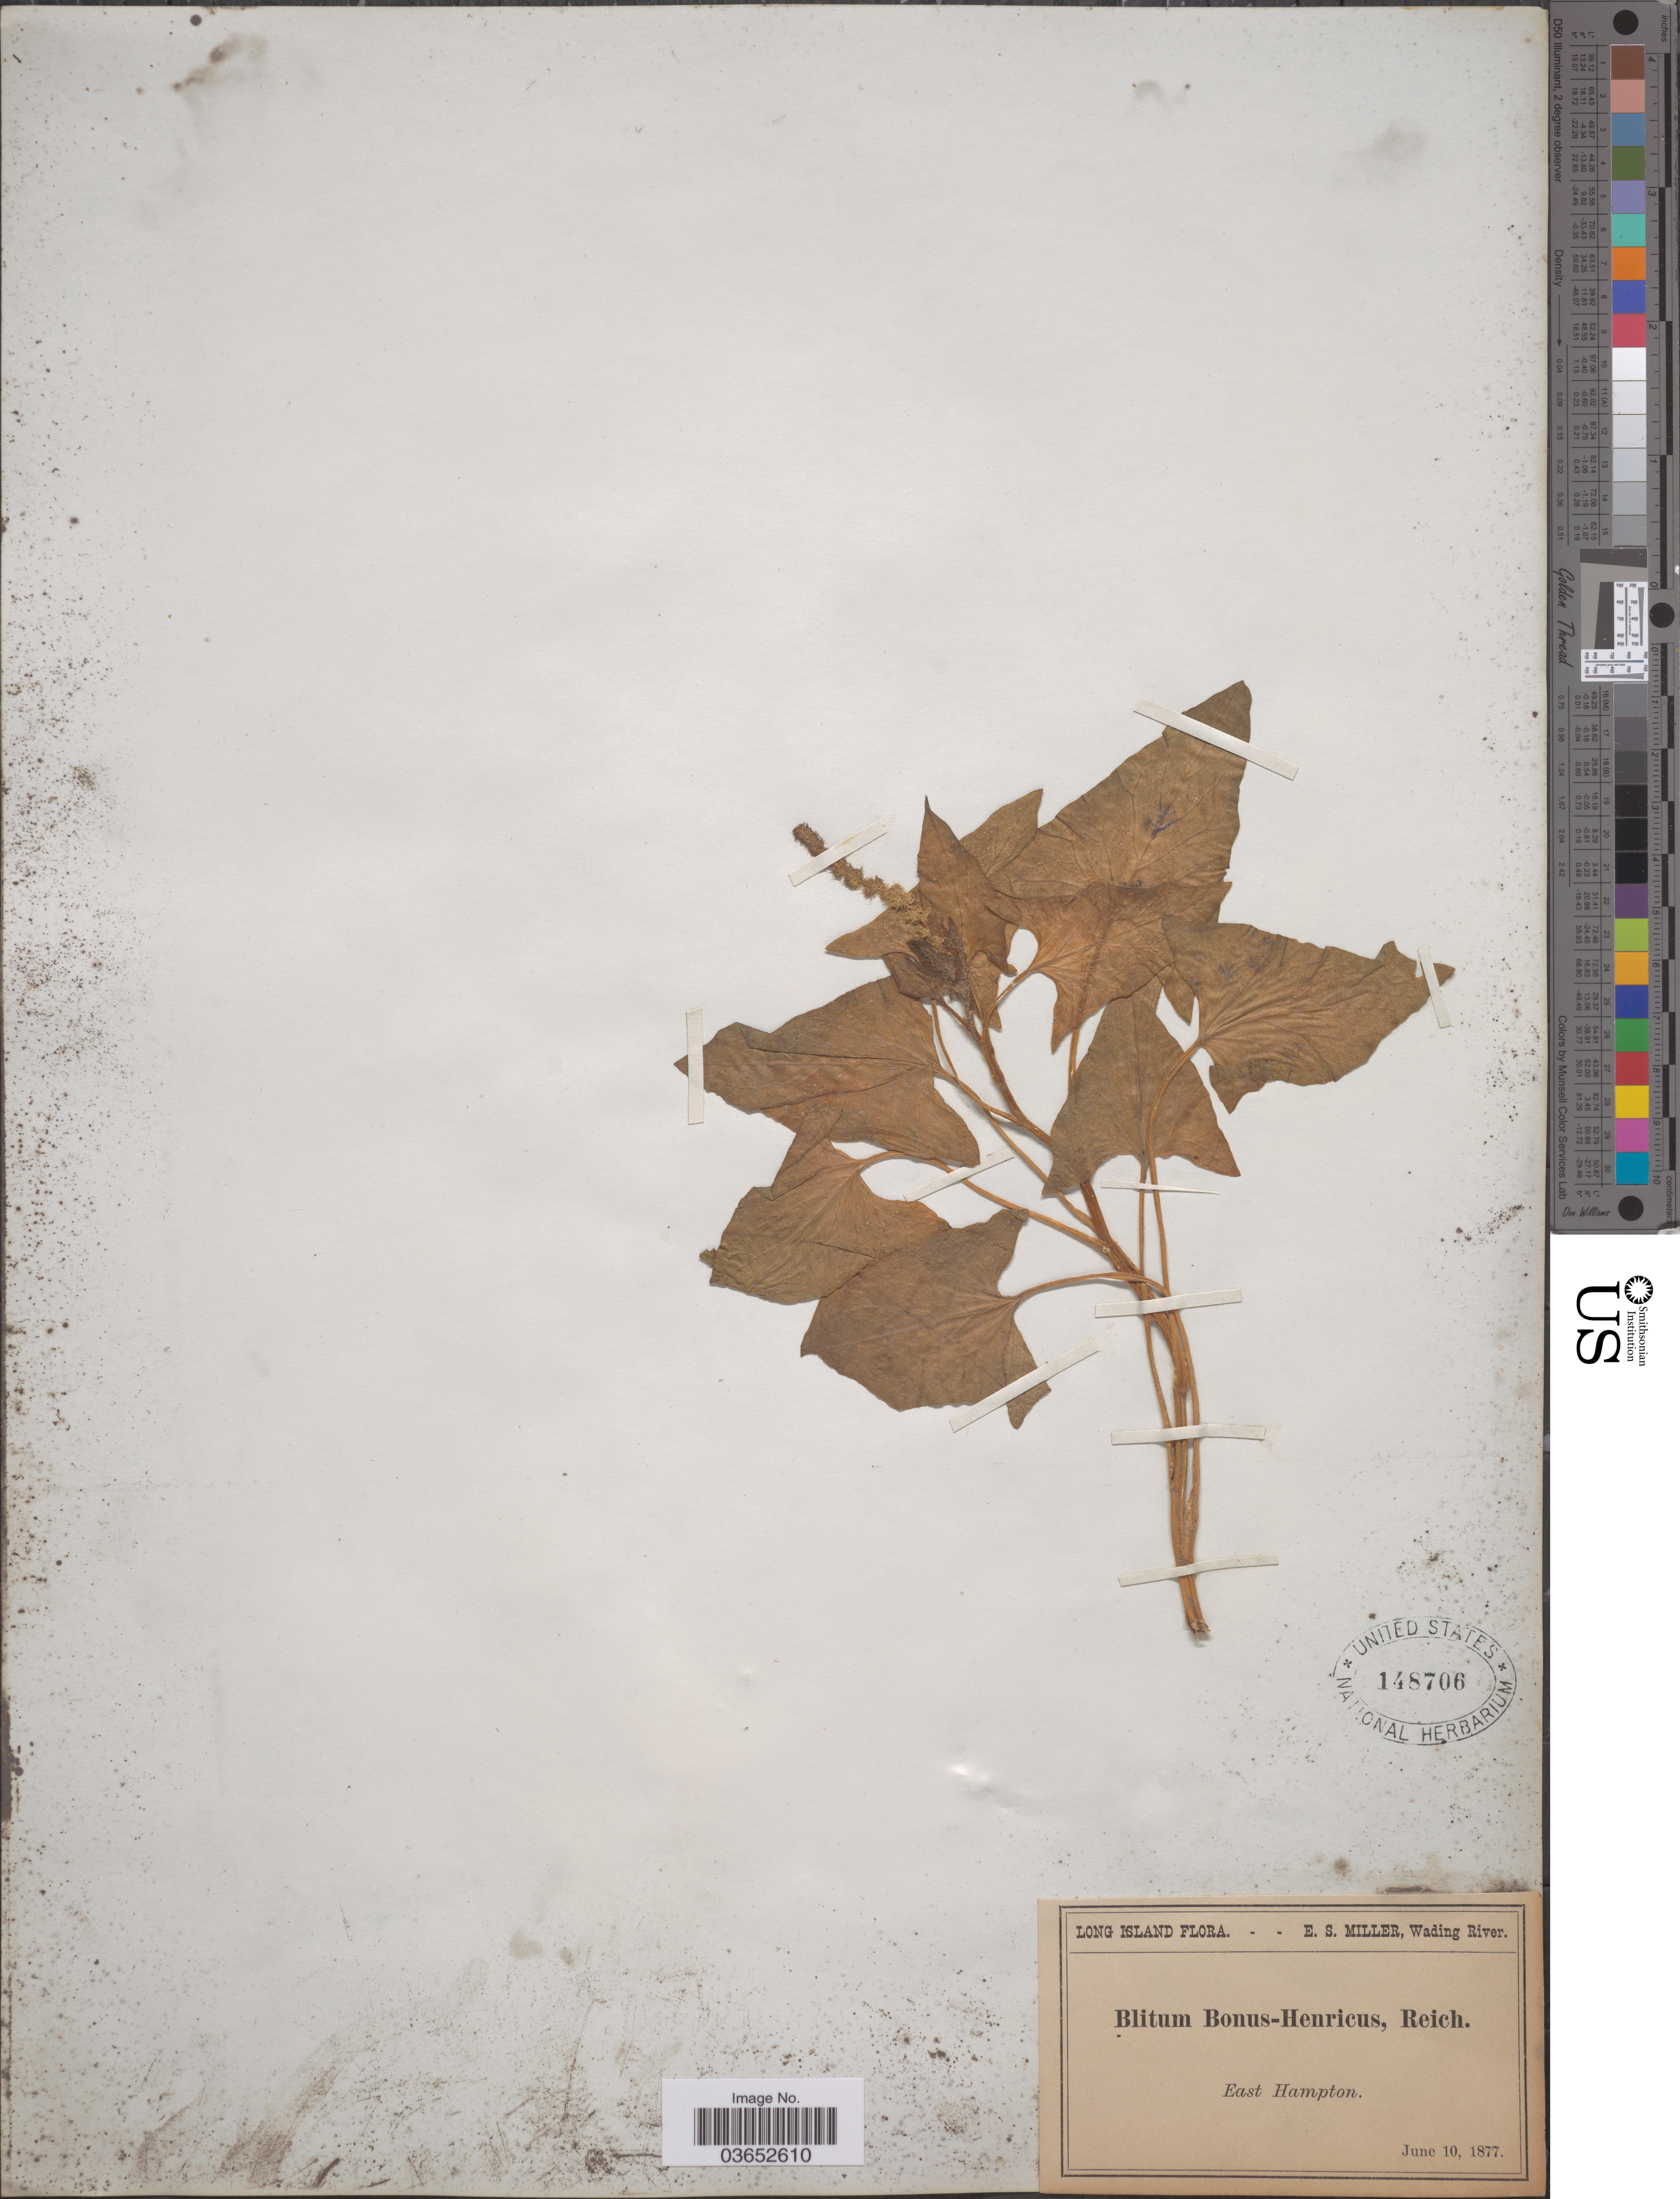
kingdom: Plantae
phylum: Tracheophyta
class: Magnoliopsida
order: Caryophyllales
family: Amaranthaceae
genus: Chenopodium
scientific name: Chenopodium bonus-henricus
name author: L.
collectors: E. S. Miller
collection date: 1877-06-10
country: United States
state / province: New York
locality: Long Island. East Hampton.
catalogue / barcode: US 148706